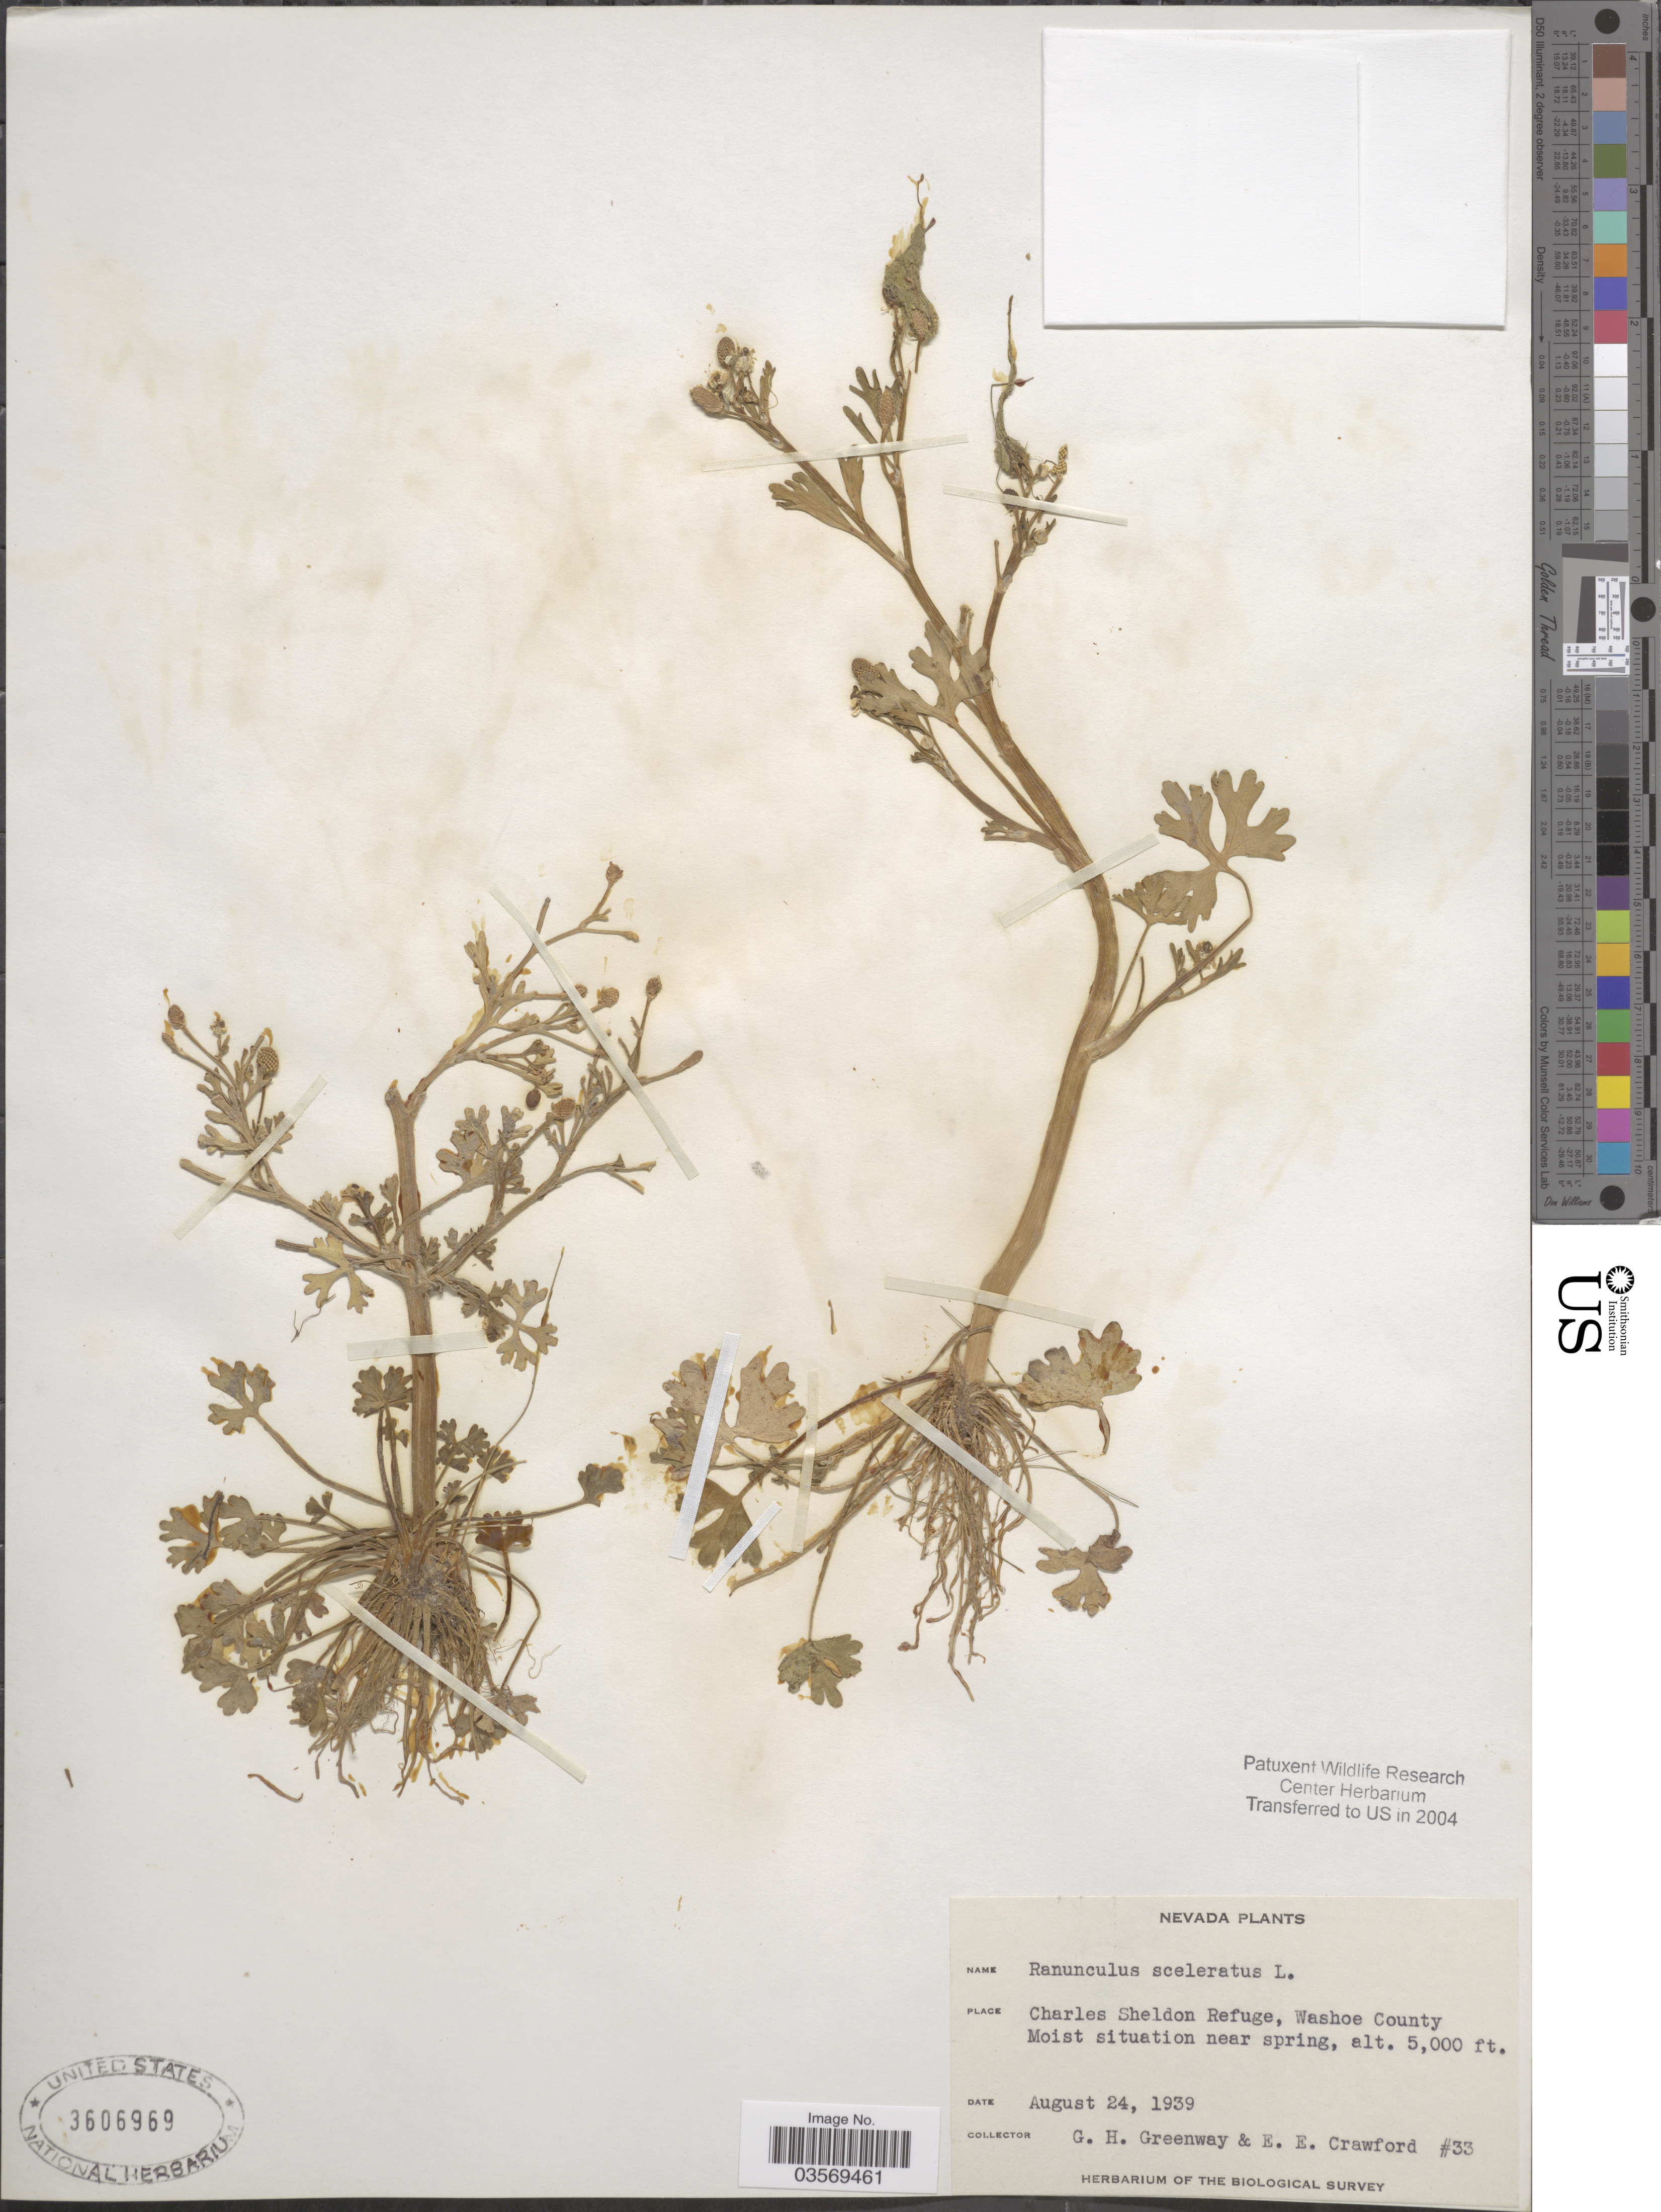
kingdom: Plantae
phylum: Tracheophyta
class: Magnoliopsida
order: Ranunculales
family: Ranunculaceae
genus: Ranunculus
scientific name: Ranunculus sceleratus var. multifidus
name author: Nutt.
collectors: G. Greenway & E. Crawford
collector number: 33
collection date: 1939-08-24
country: United States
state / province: Nevada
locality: Charles Sheldon Refuge, Washoe County.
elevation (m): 1524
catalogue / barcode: US 3606969